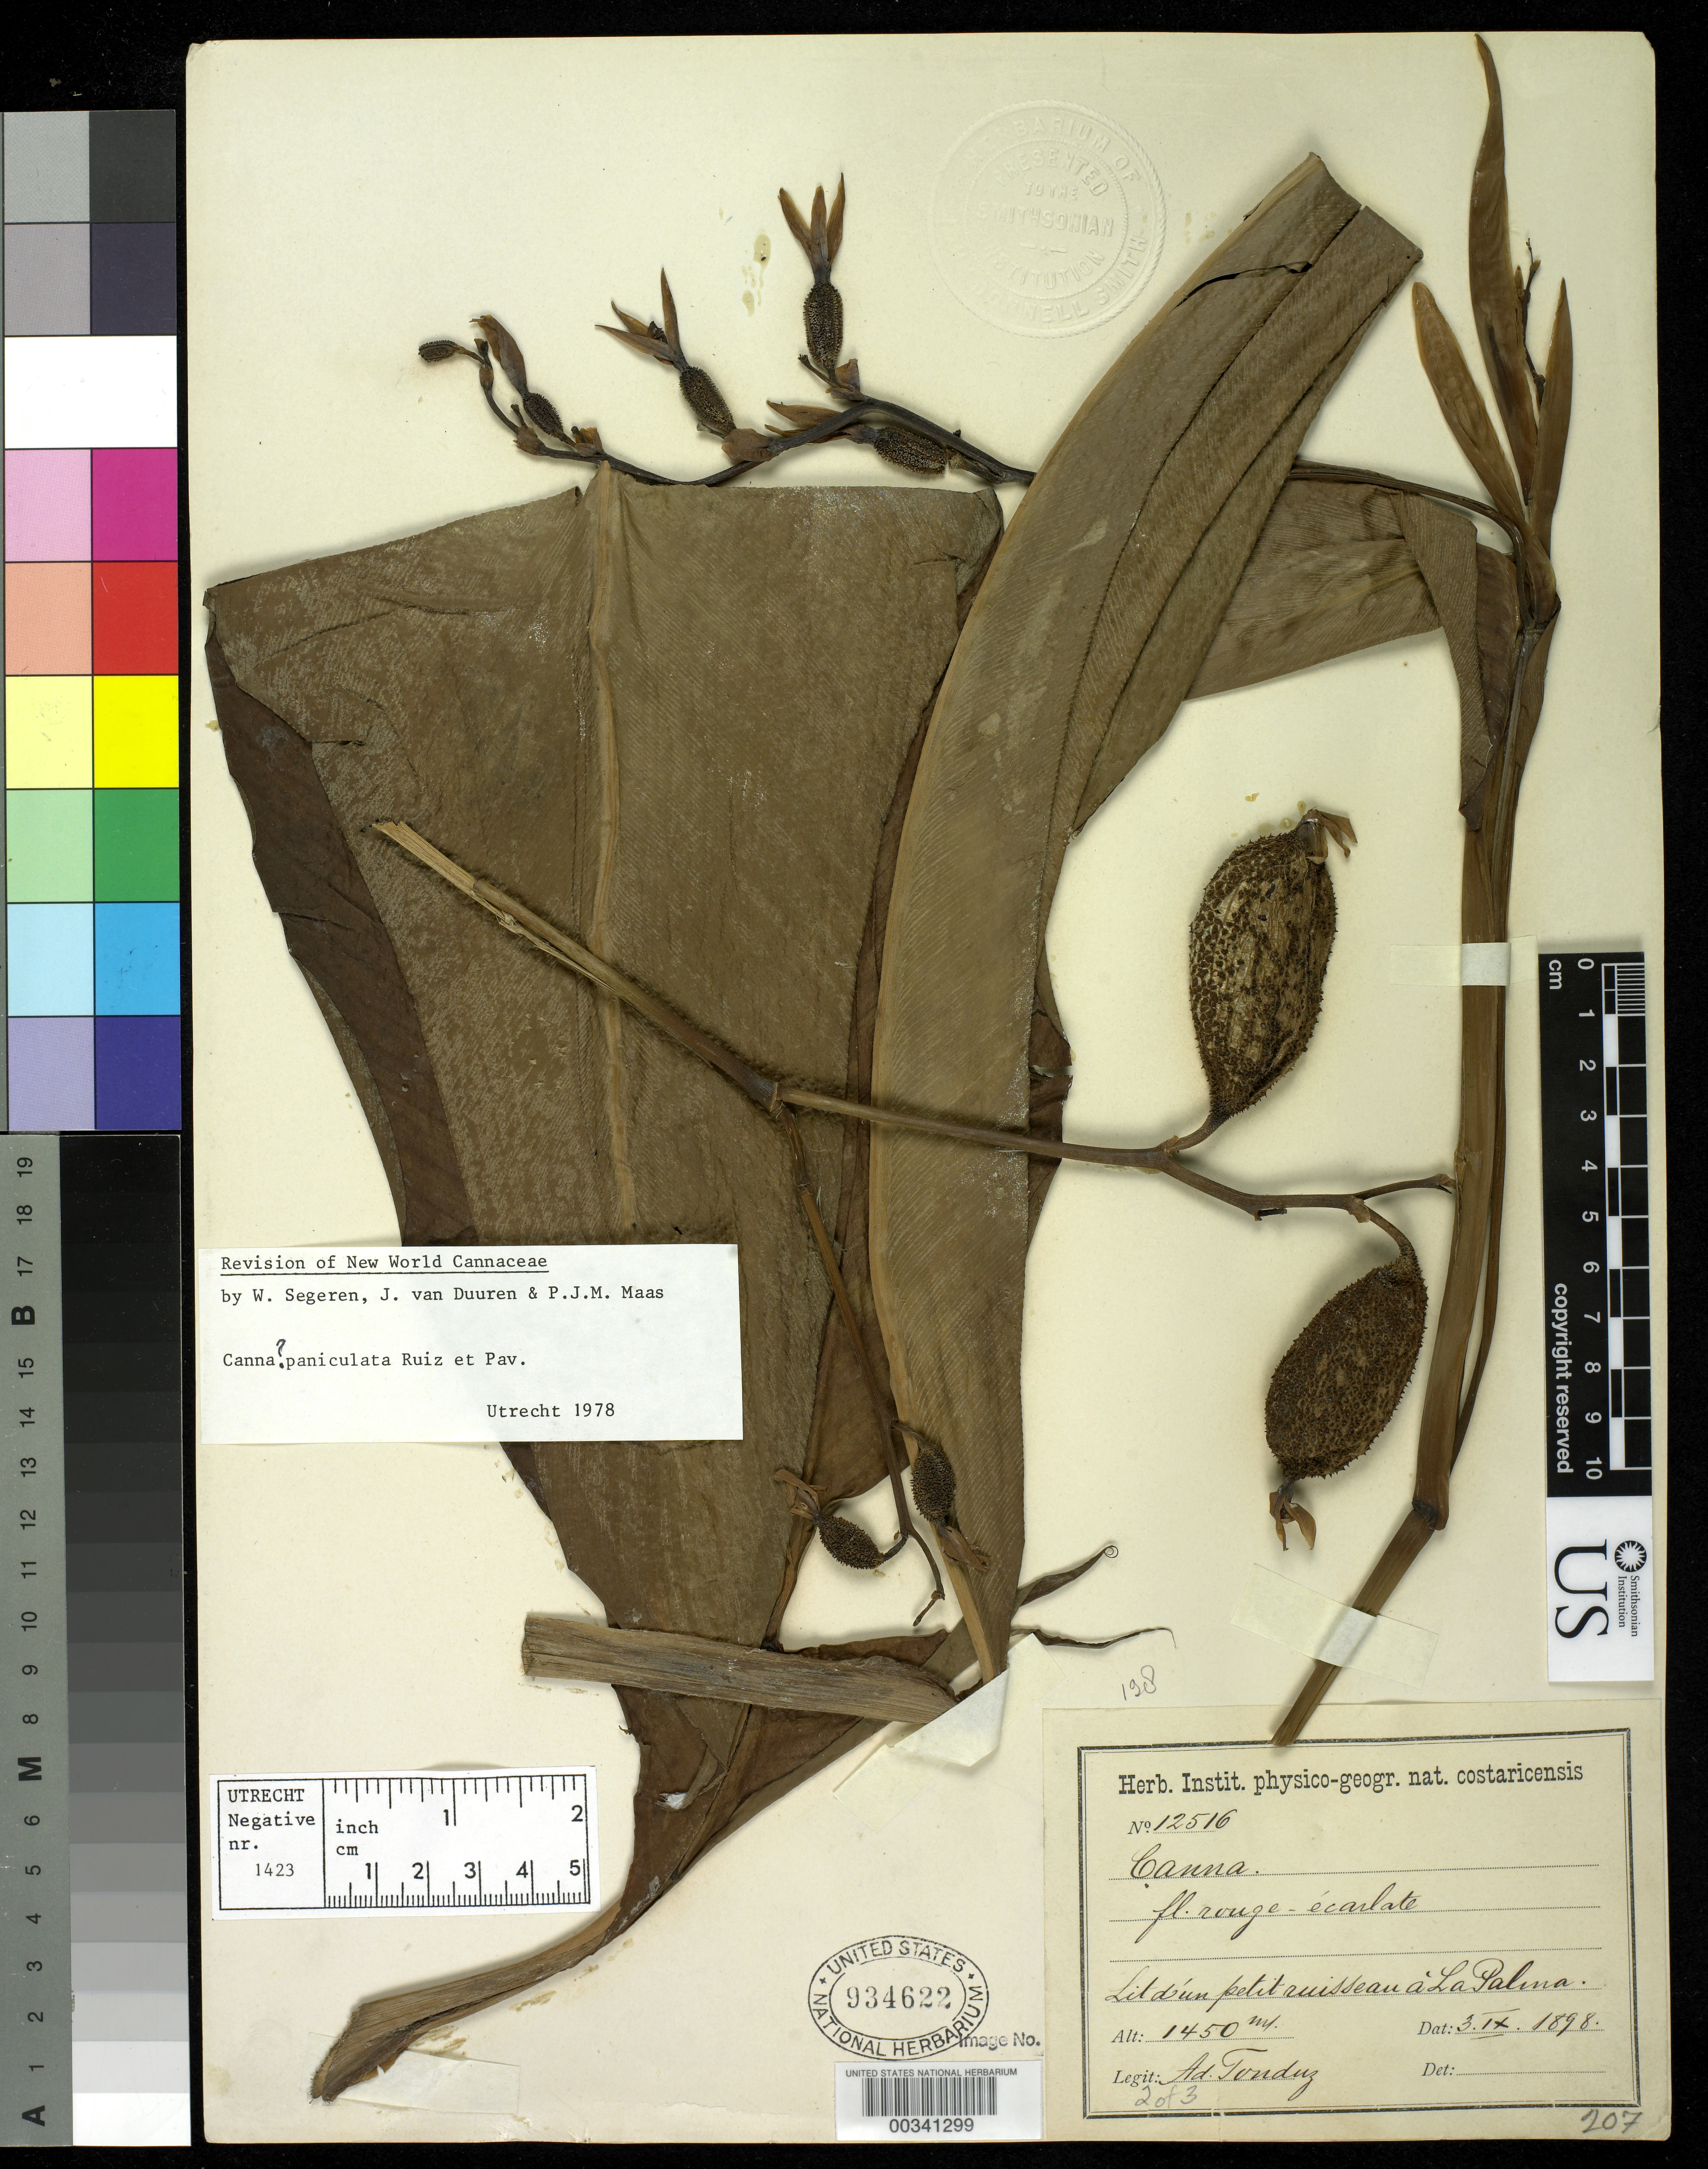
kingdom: Plantae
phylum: Tracheophyta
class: Liliopsida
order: Zingiberales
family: Cannaceae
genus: Canna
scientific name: Canna tuerckheimii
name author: Kraenzl. in Engl.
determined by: Maas van de Kamer, H.; Maas, P. J.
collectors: A. Tonduz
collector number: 12516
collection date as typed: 03 Sep 1898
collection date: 1898-09-03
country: Costa Rica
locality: Lit d'un Petit Ruisseau a La Palma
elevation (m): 1450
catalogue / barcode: US 934622